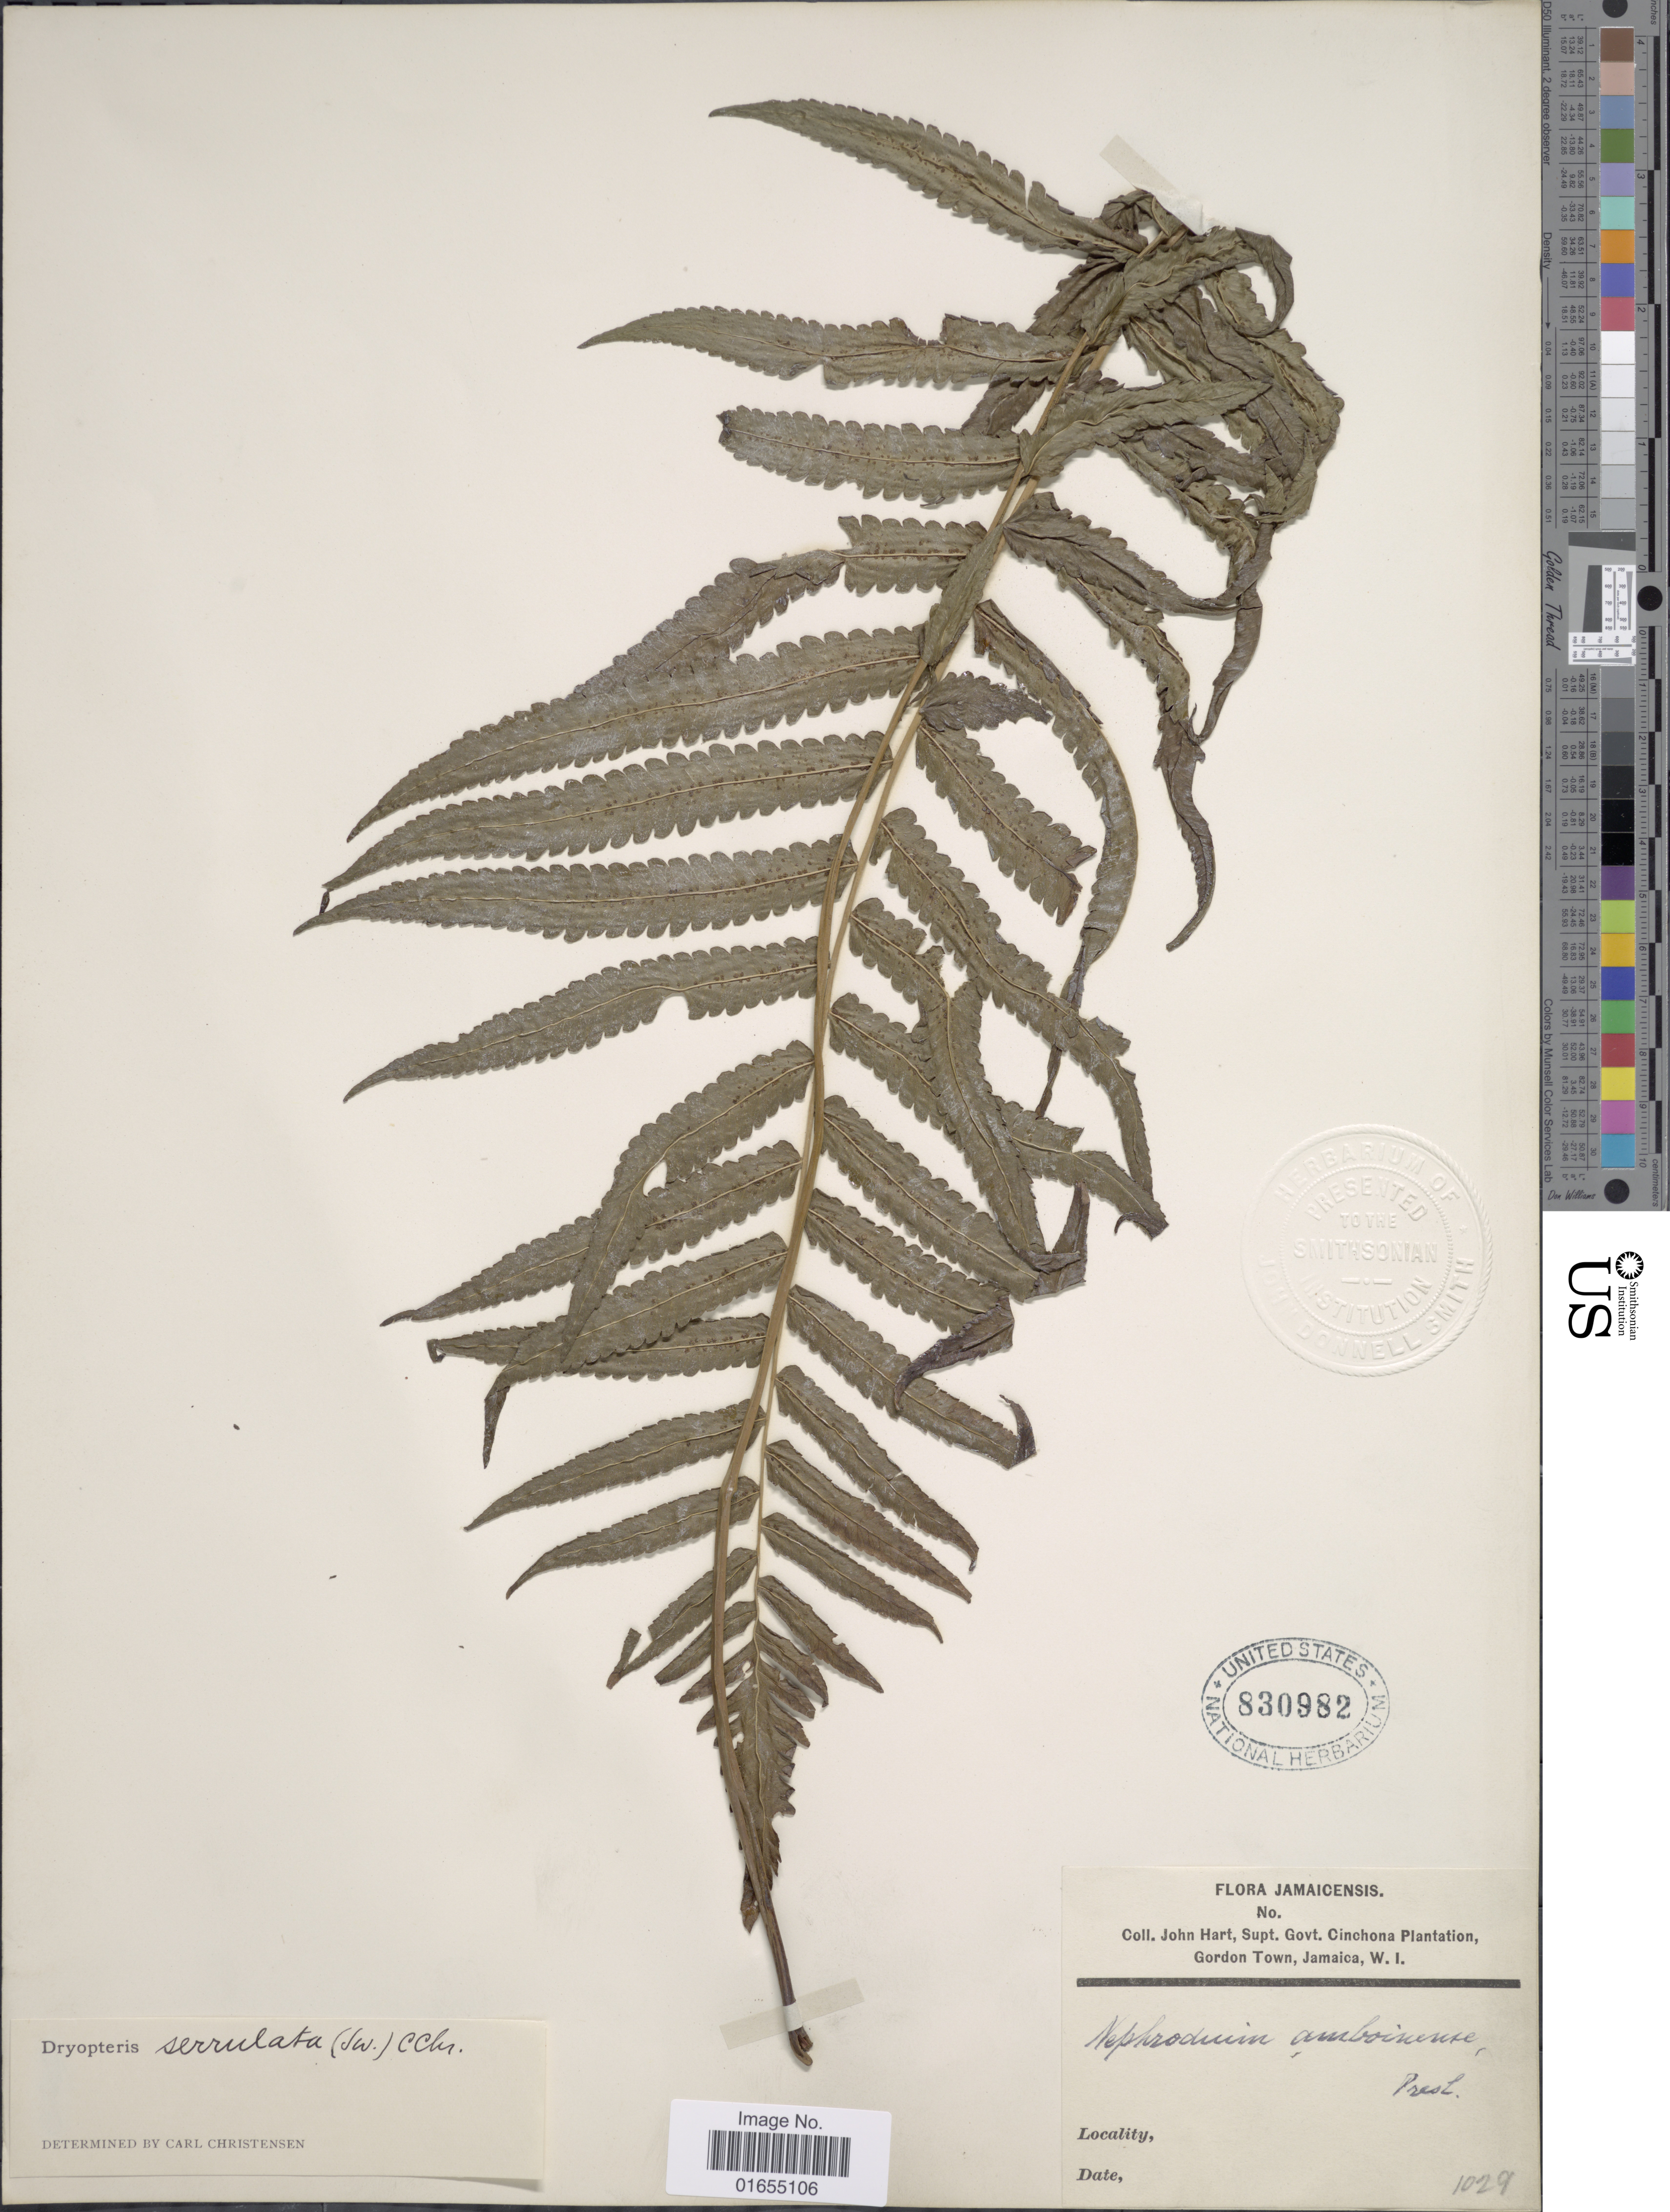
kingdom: Plantae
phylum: Tracheophyta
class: Polypodiopsida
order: Polypodiales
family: Thelypteridaceae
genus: Goniopteris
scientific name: Goniopteris serrulata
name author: (Sw.) J. Sm.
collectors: J. H. Hart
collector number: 1029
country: Jamaica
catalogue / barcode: US 830982